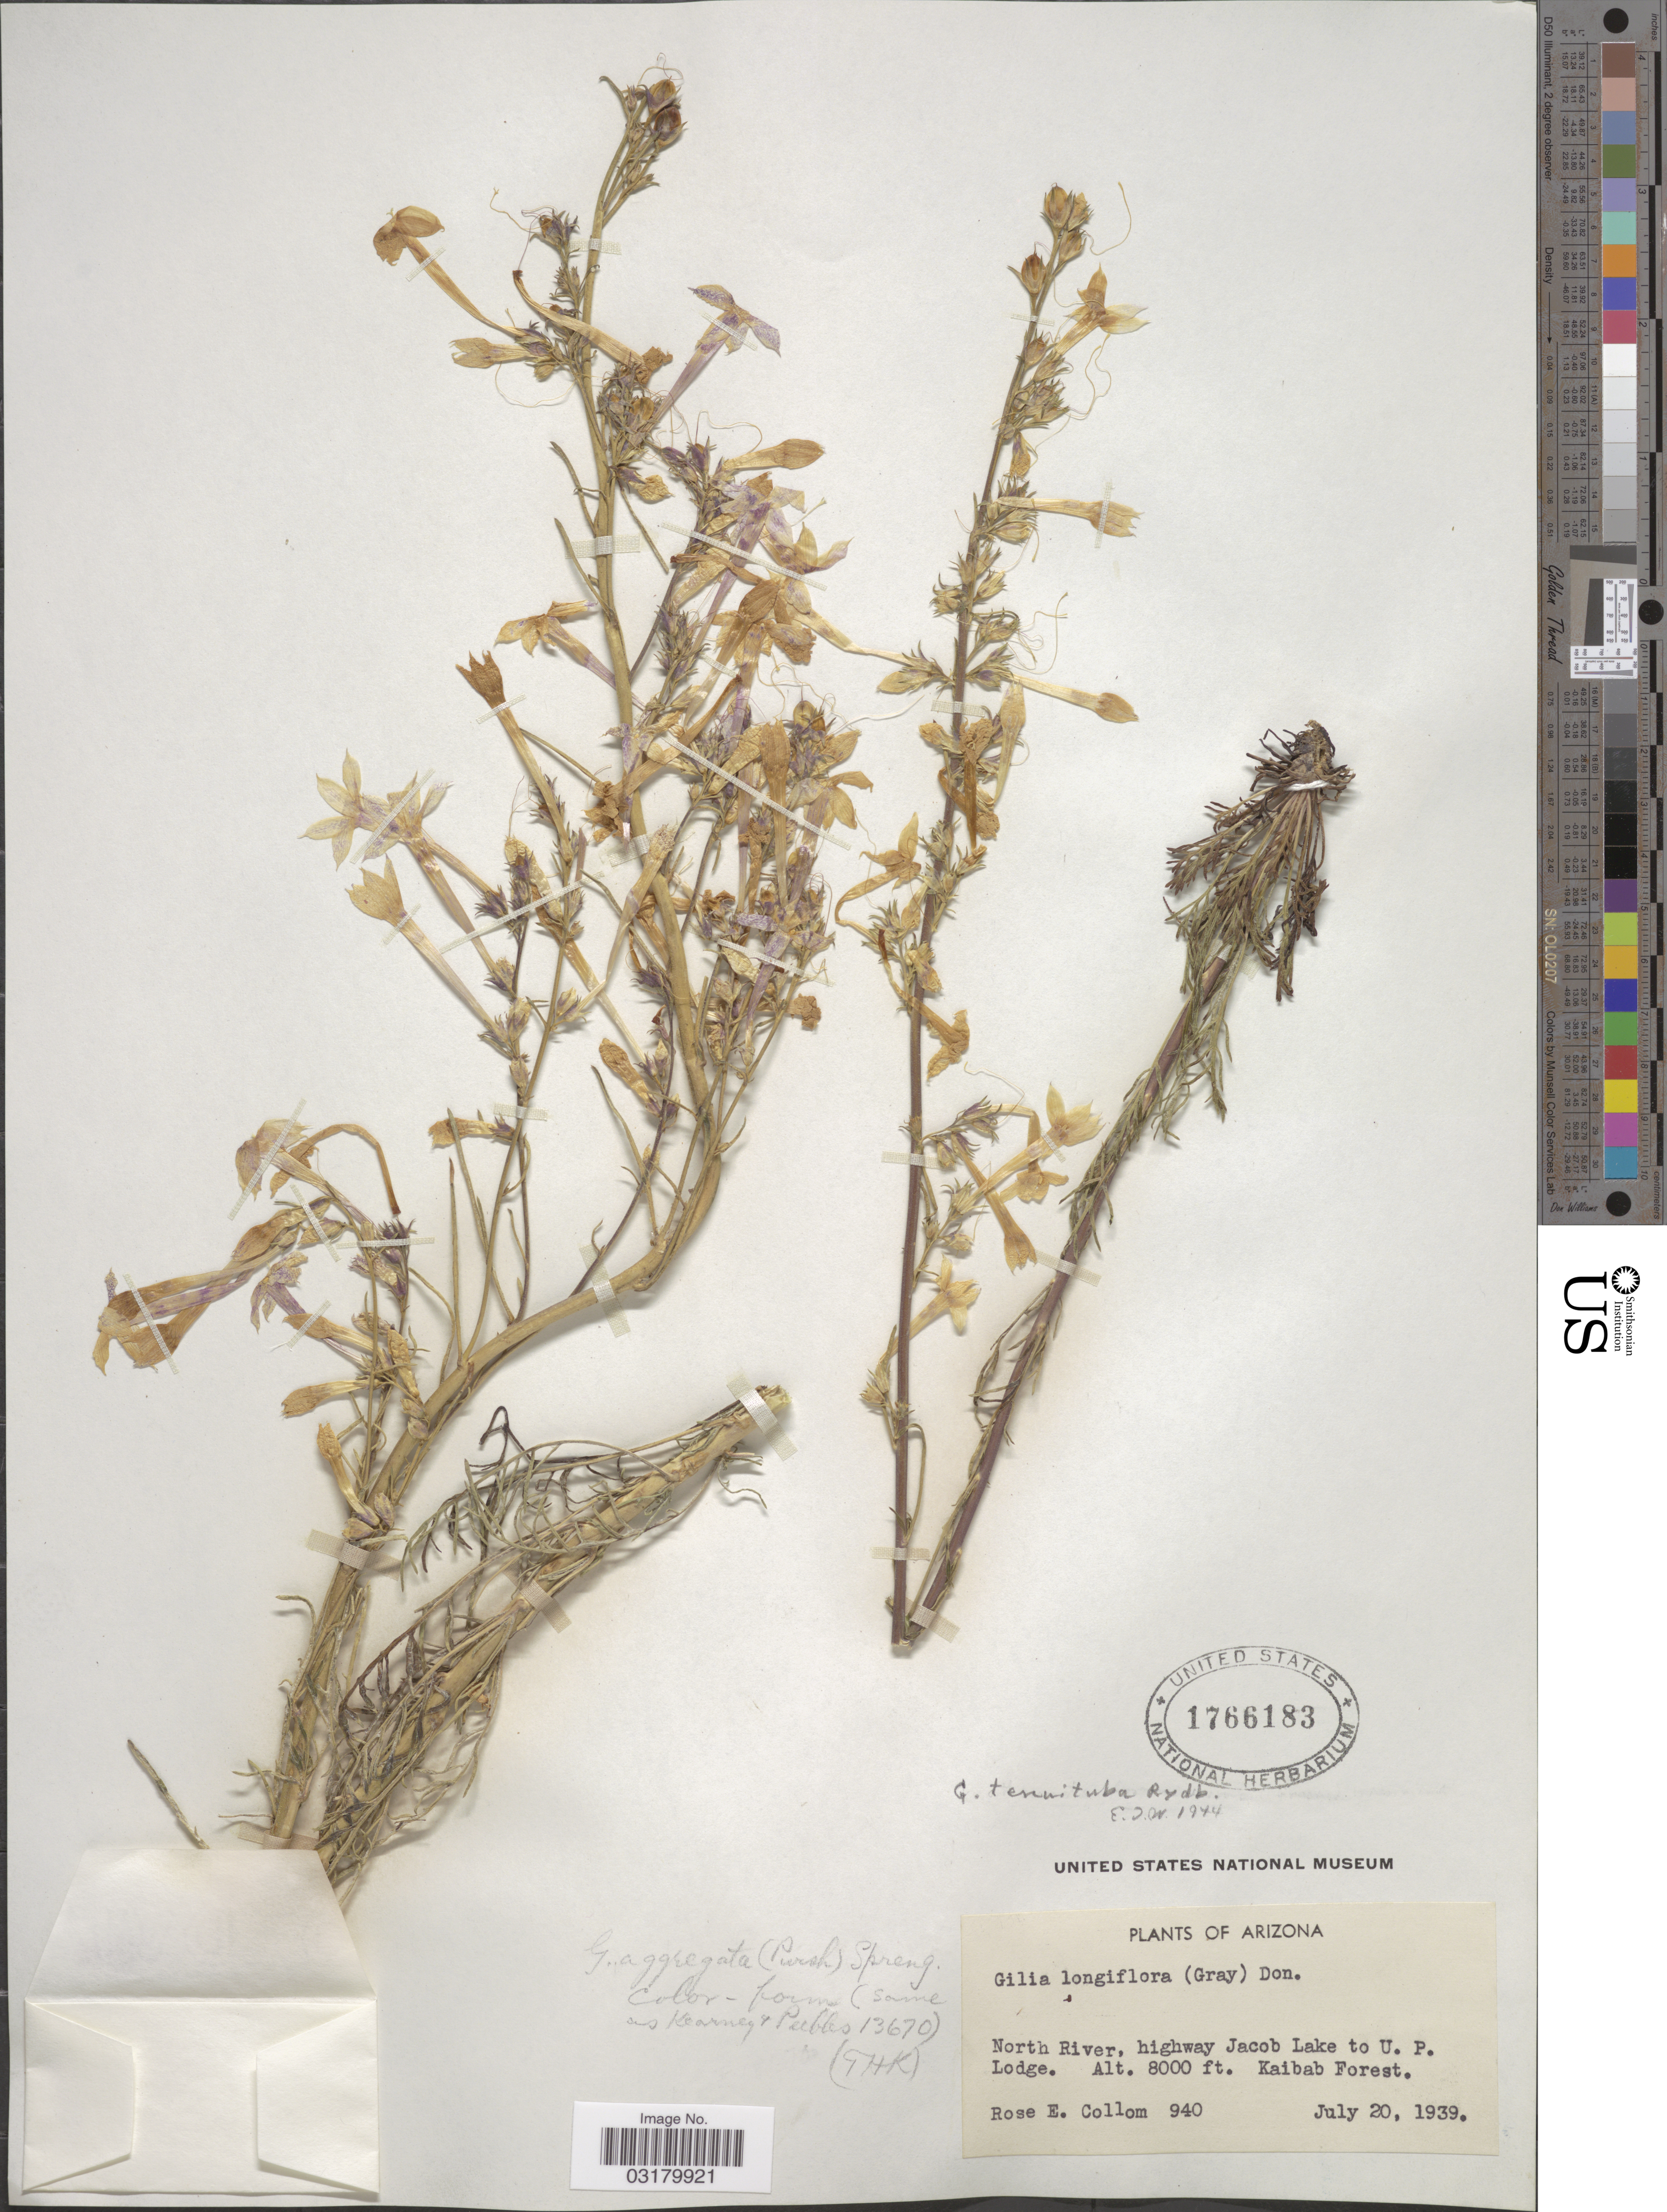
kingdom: Plantae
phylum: Tracheophyta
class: Magnoliopsida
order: Ericales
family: Polemoniaceae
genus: Ipomopsis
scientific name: Ipomopsis tenuituba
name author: (Rydb.) V.E. Grant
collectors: R. E. Collom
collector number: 940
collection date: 1939-07-20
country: United States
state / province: Arizona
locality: North River, highway Jacob Lake to U.P. Lodge. Kaibab Forest.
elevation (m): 2438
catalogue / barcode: US 1766183